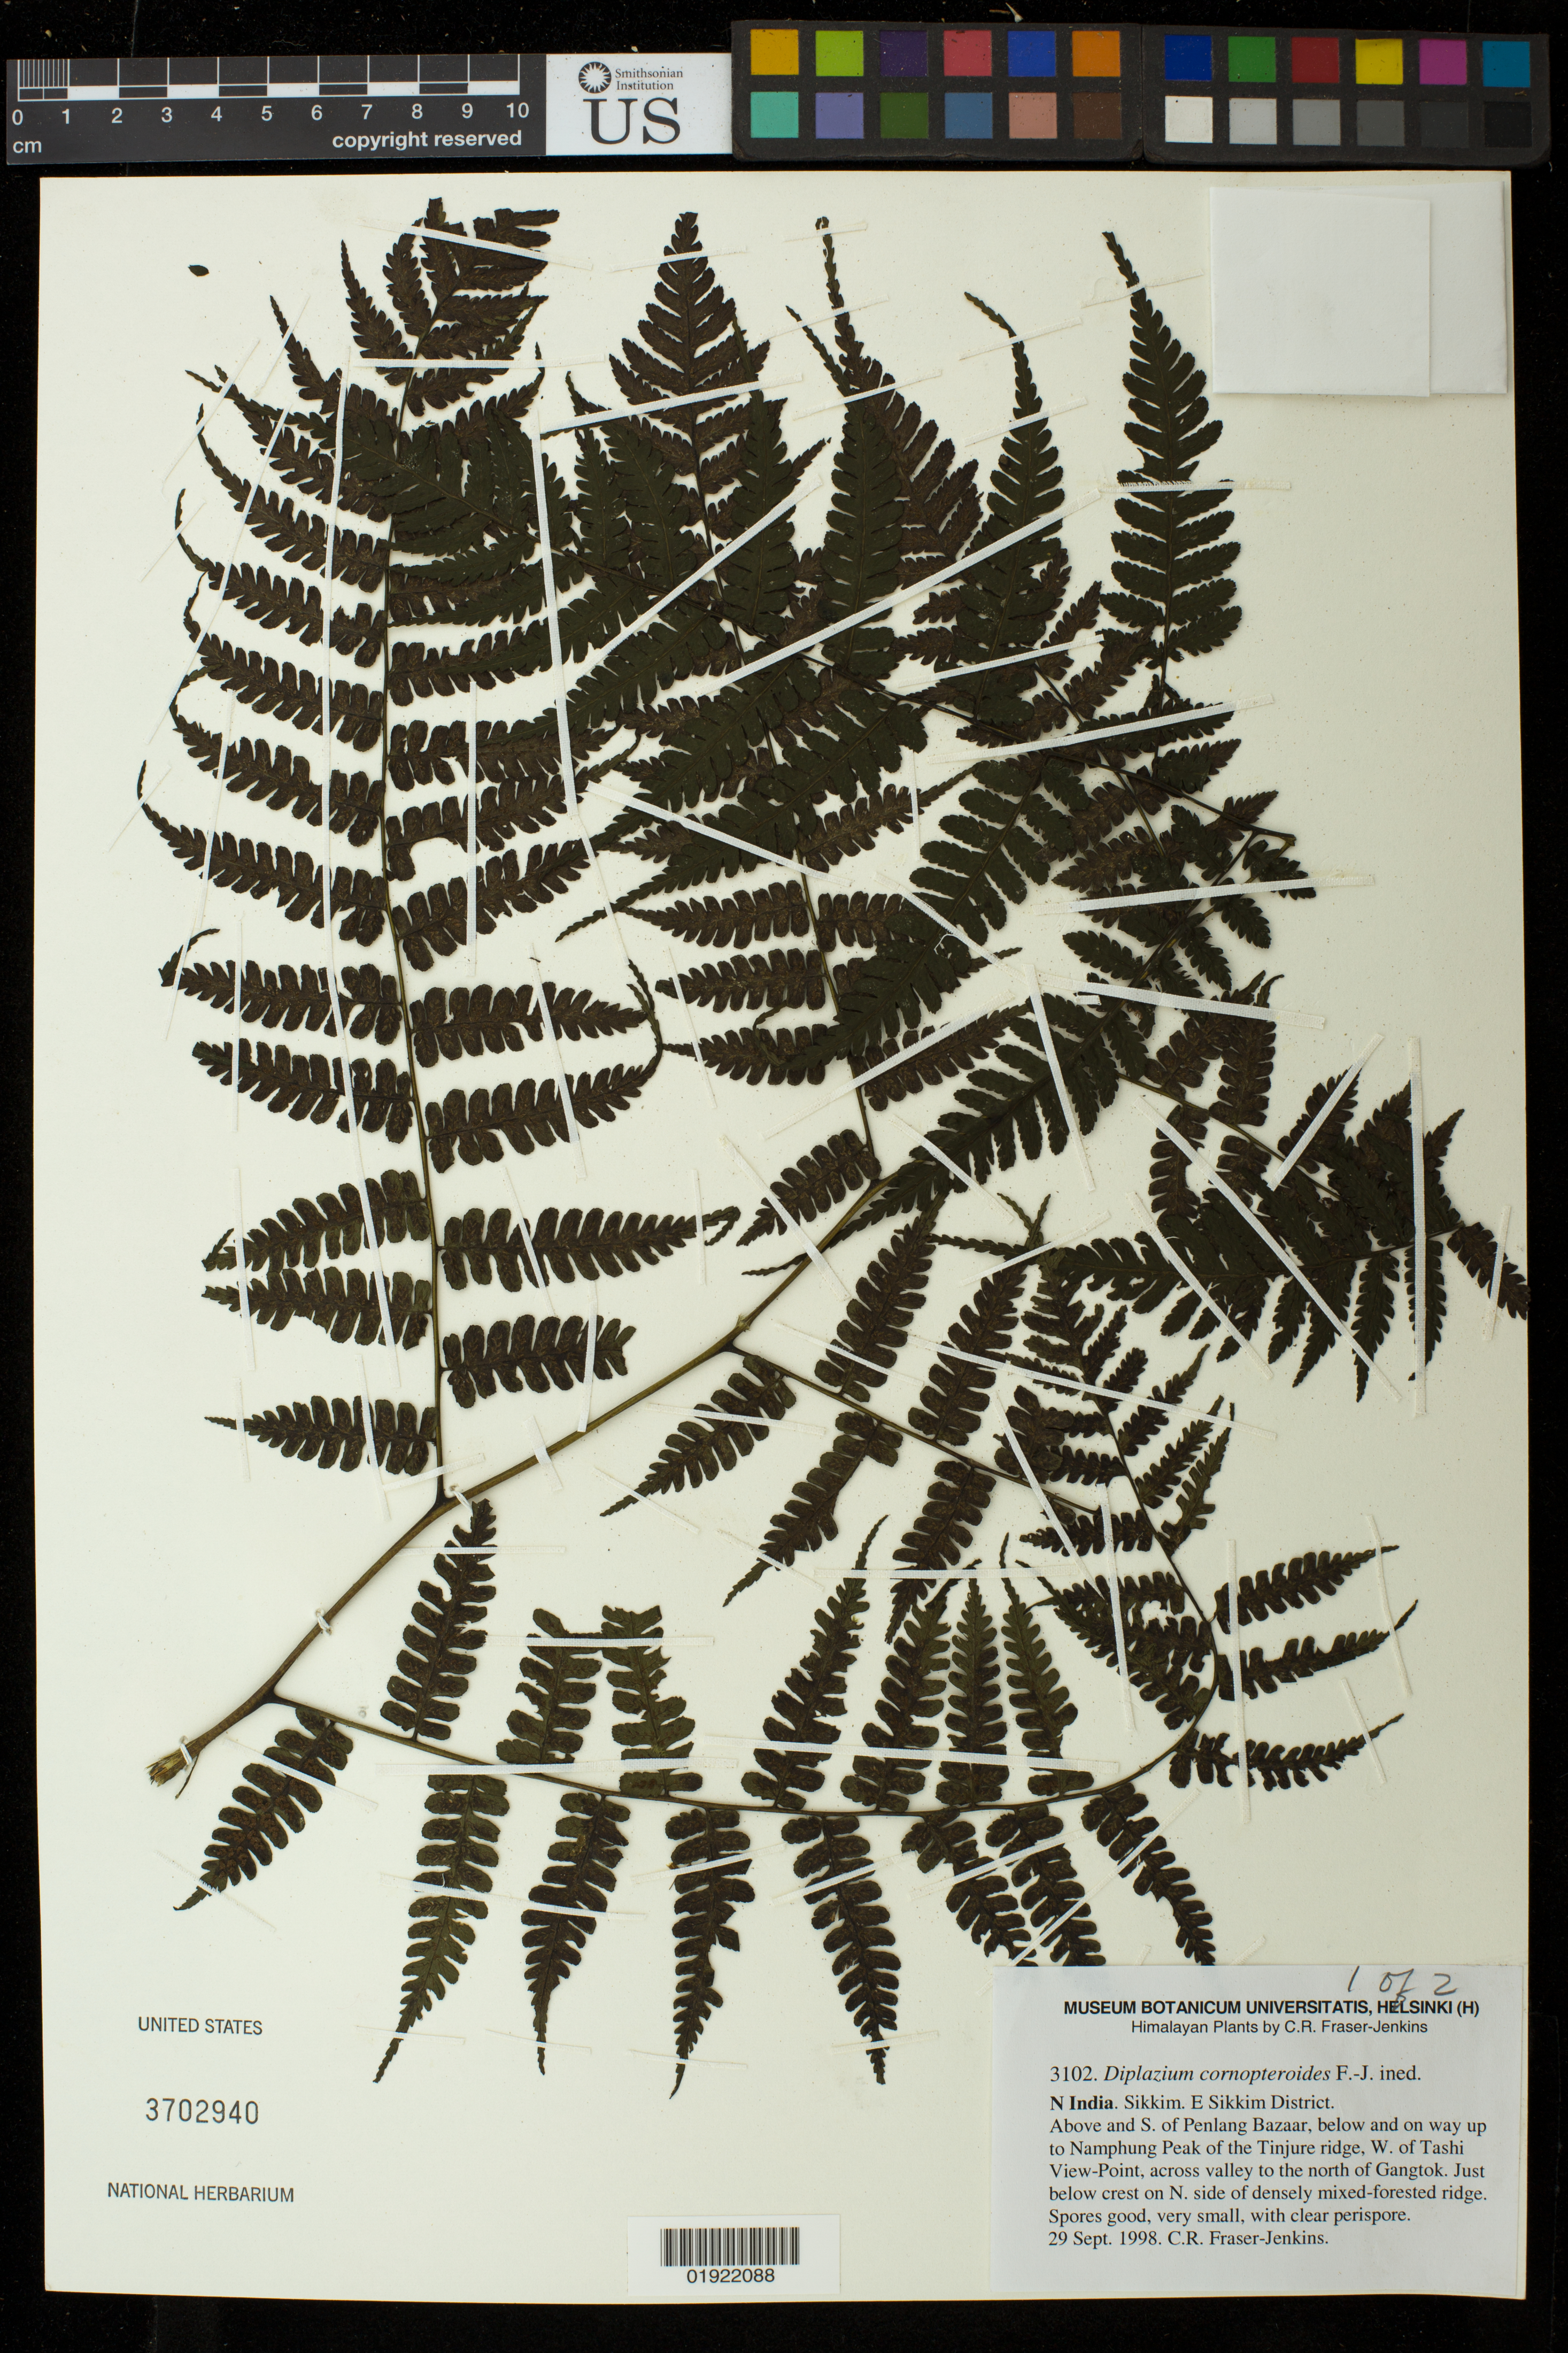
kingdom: Plantae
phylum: Tracheophyta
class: Polypodiopsida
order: Polypodiales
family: Athyriaceae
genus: Diplazium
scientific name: Diplazium cornopteroides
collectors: C. R. Fraser-Jenkins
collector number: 3102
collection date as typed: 29 Sept 1998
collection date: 1998-09-29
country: India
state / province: Sikkim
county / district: East Sikkim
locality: Above and S. of Penlang Bazaar, below and on way up to Namphung Peak of the Tinjure ridge, W. of Tashi View-Point, across valley to the north of Gangtok. Just below crest on N. side of densely mixed forested ridge.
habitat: densely mixed forested ridge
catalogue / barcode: US 3702940